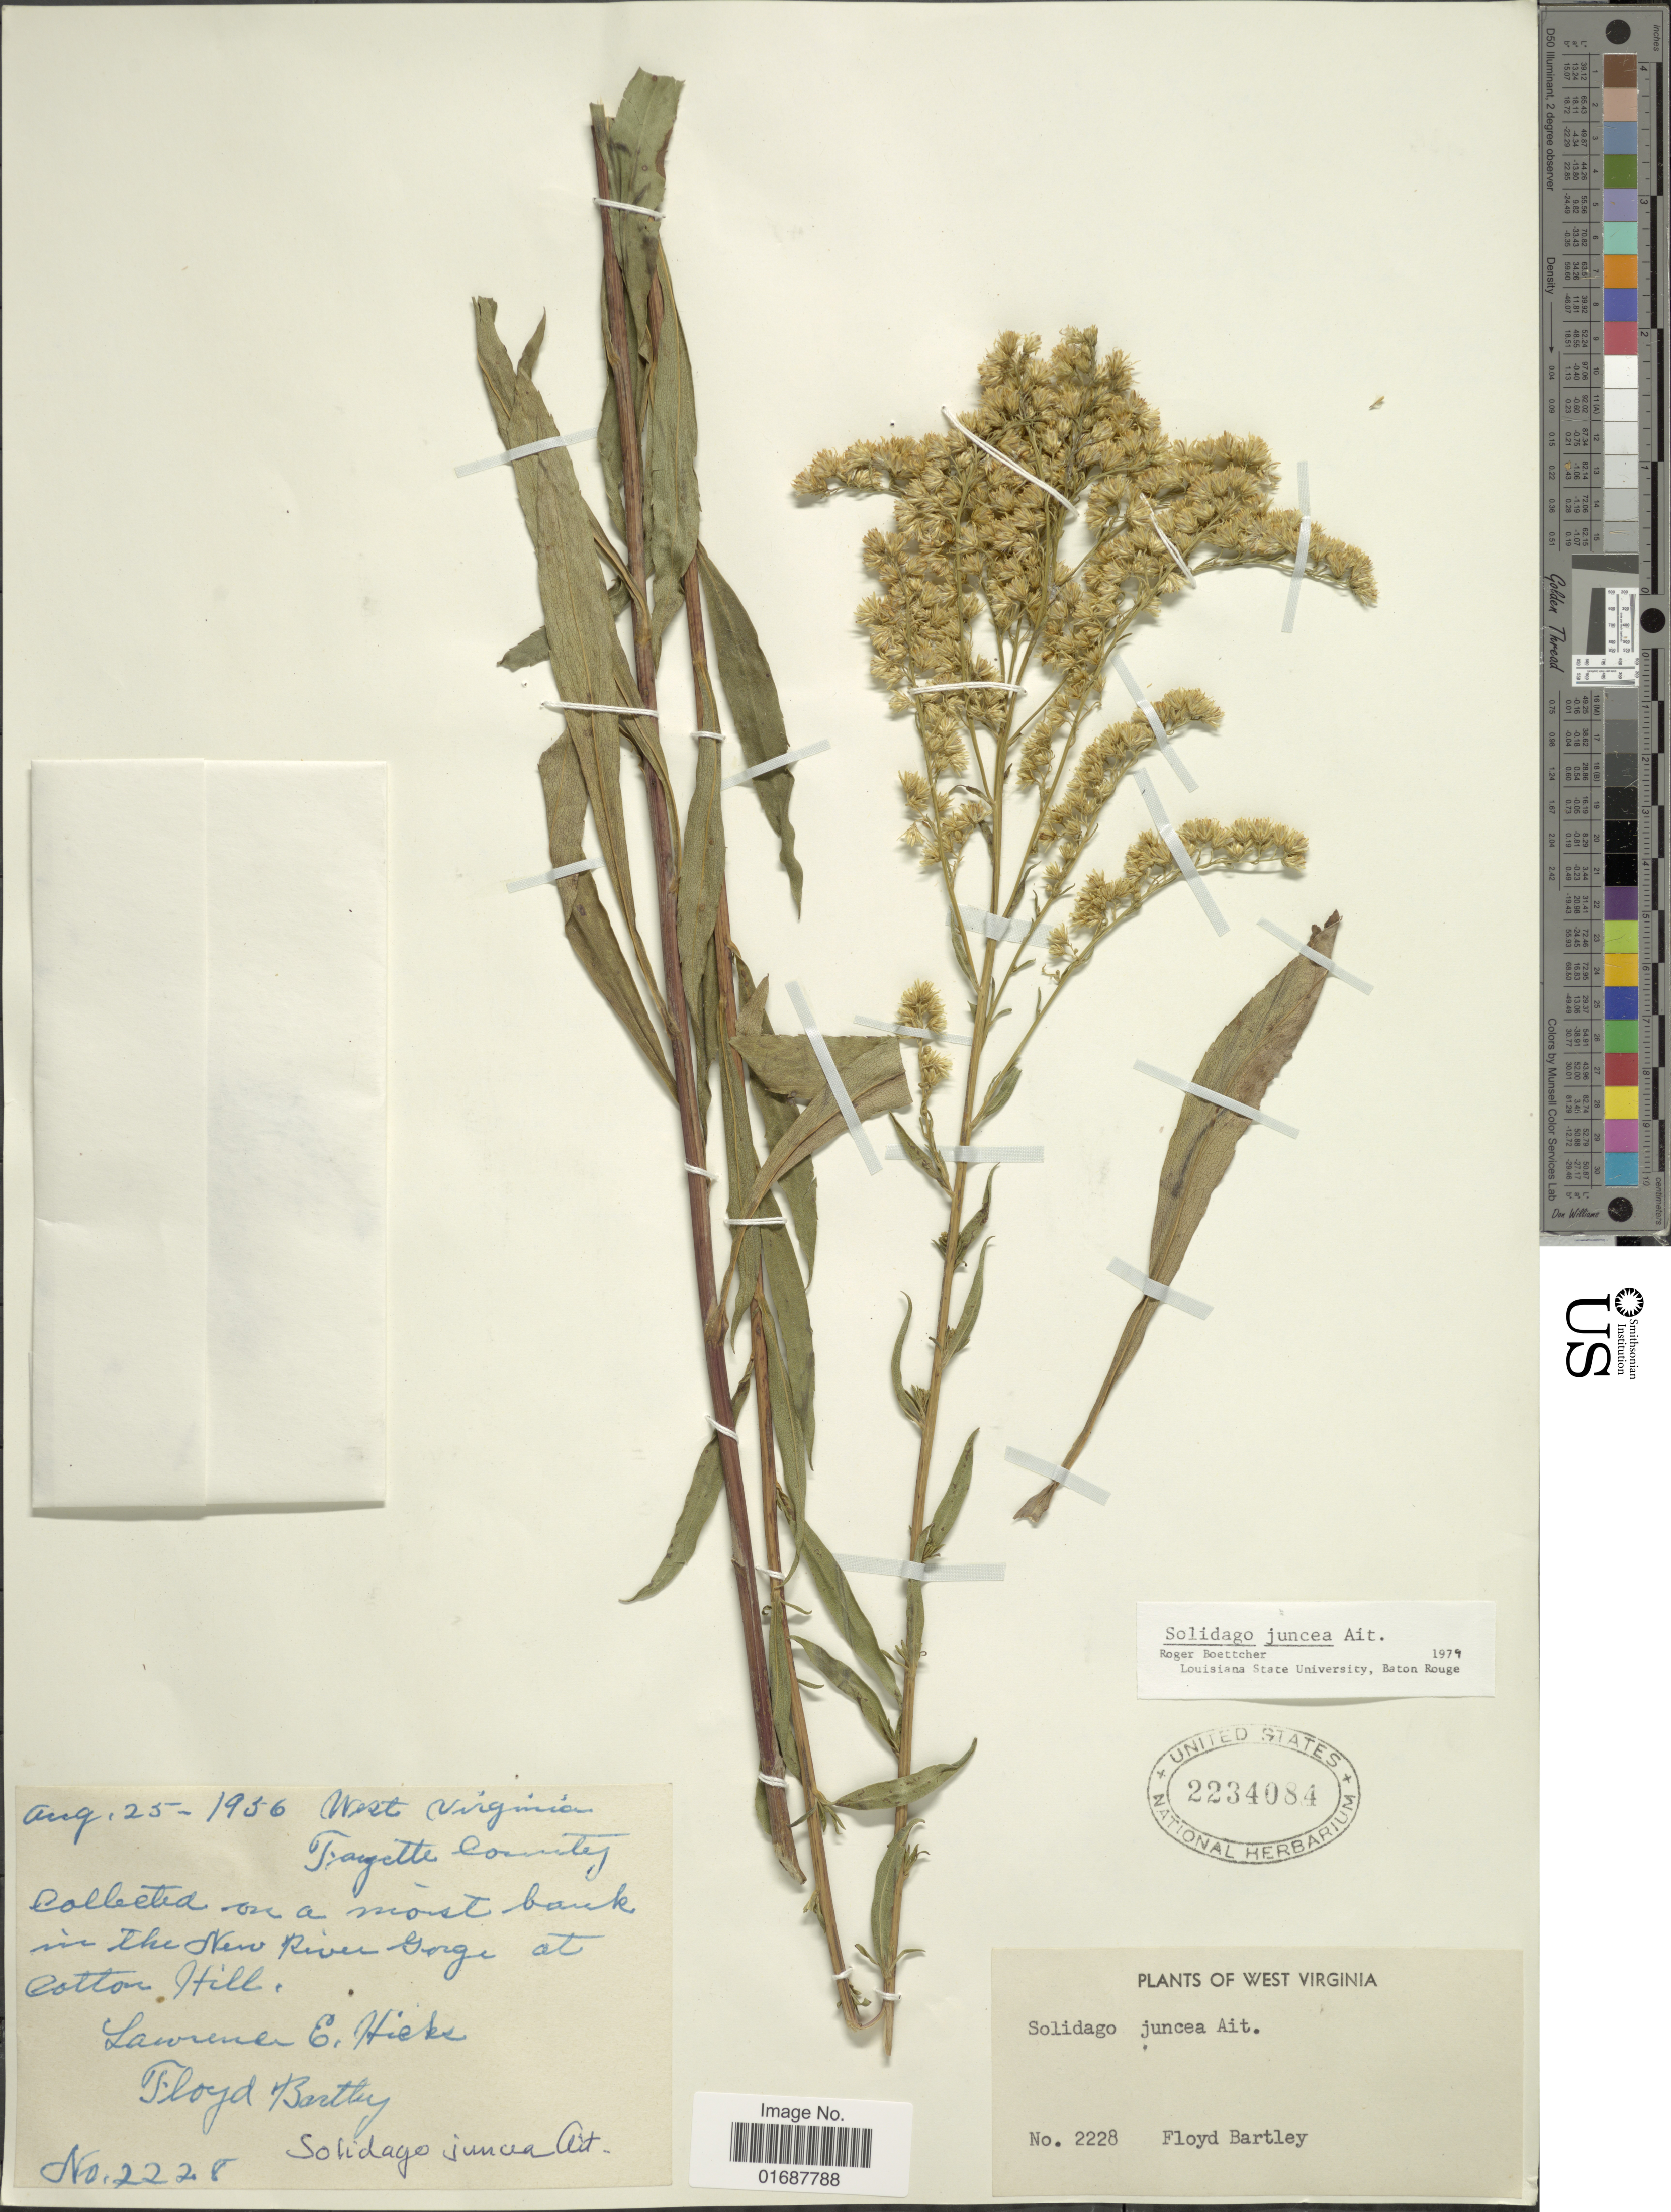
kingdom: Plantae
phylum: Tracheophyta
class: Magnoliopsida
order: Asterales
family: Asteraceae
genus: Solidago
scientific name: Solidago juncea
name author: Aiton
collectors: L. E. Hicks & F. Bartley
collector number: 2228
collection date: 1956-08-25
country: United States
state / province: West Virginia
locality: New River Gorge at Cotton Hill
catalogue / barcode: US 2234084